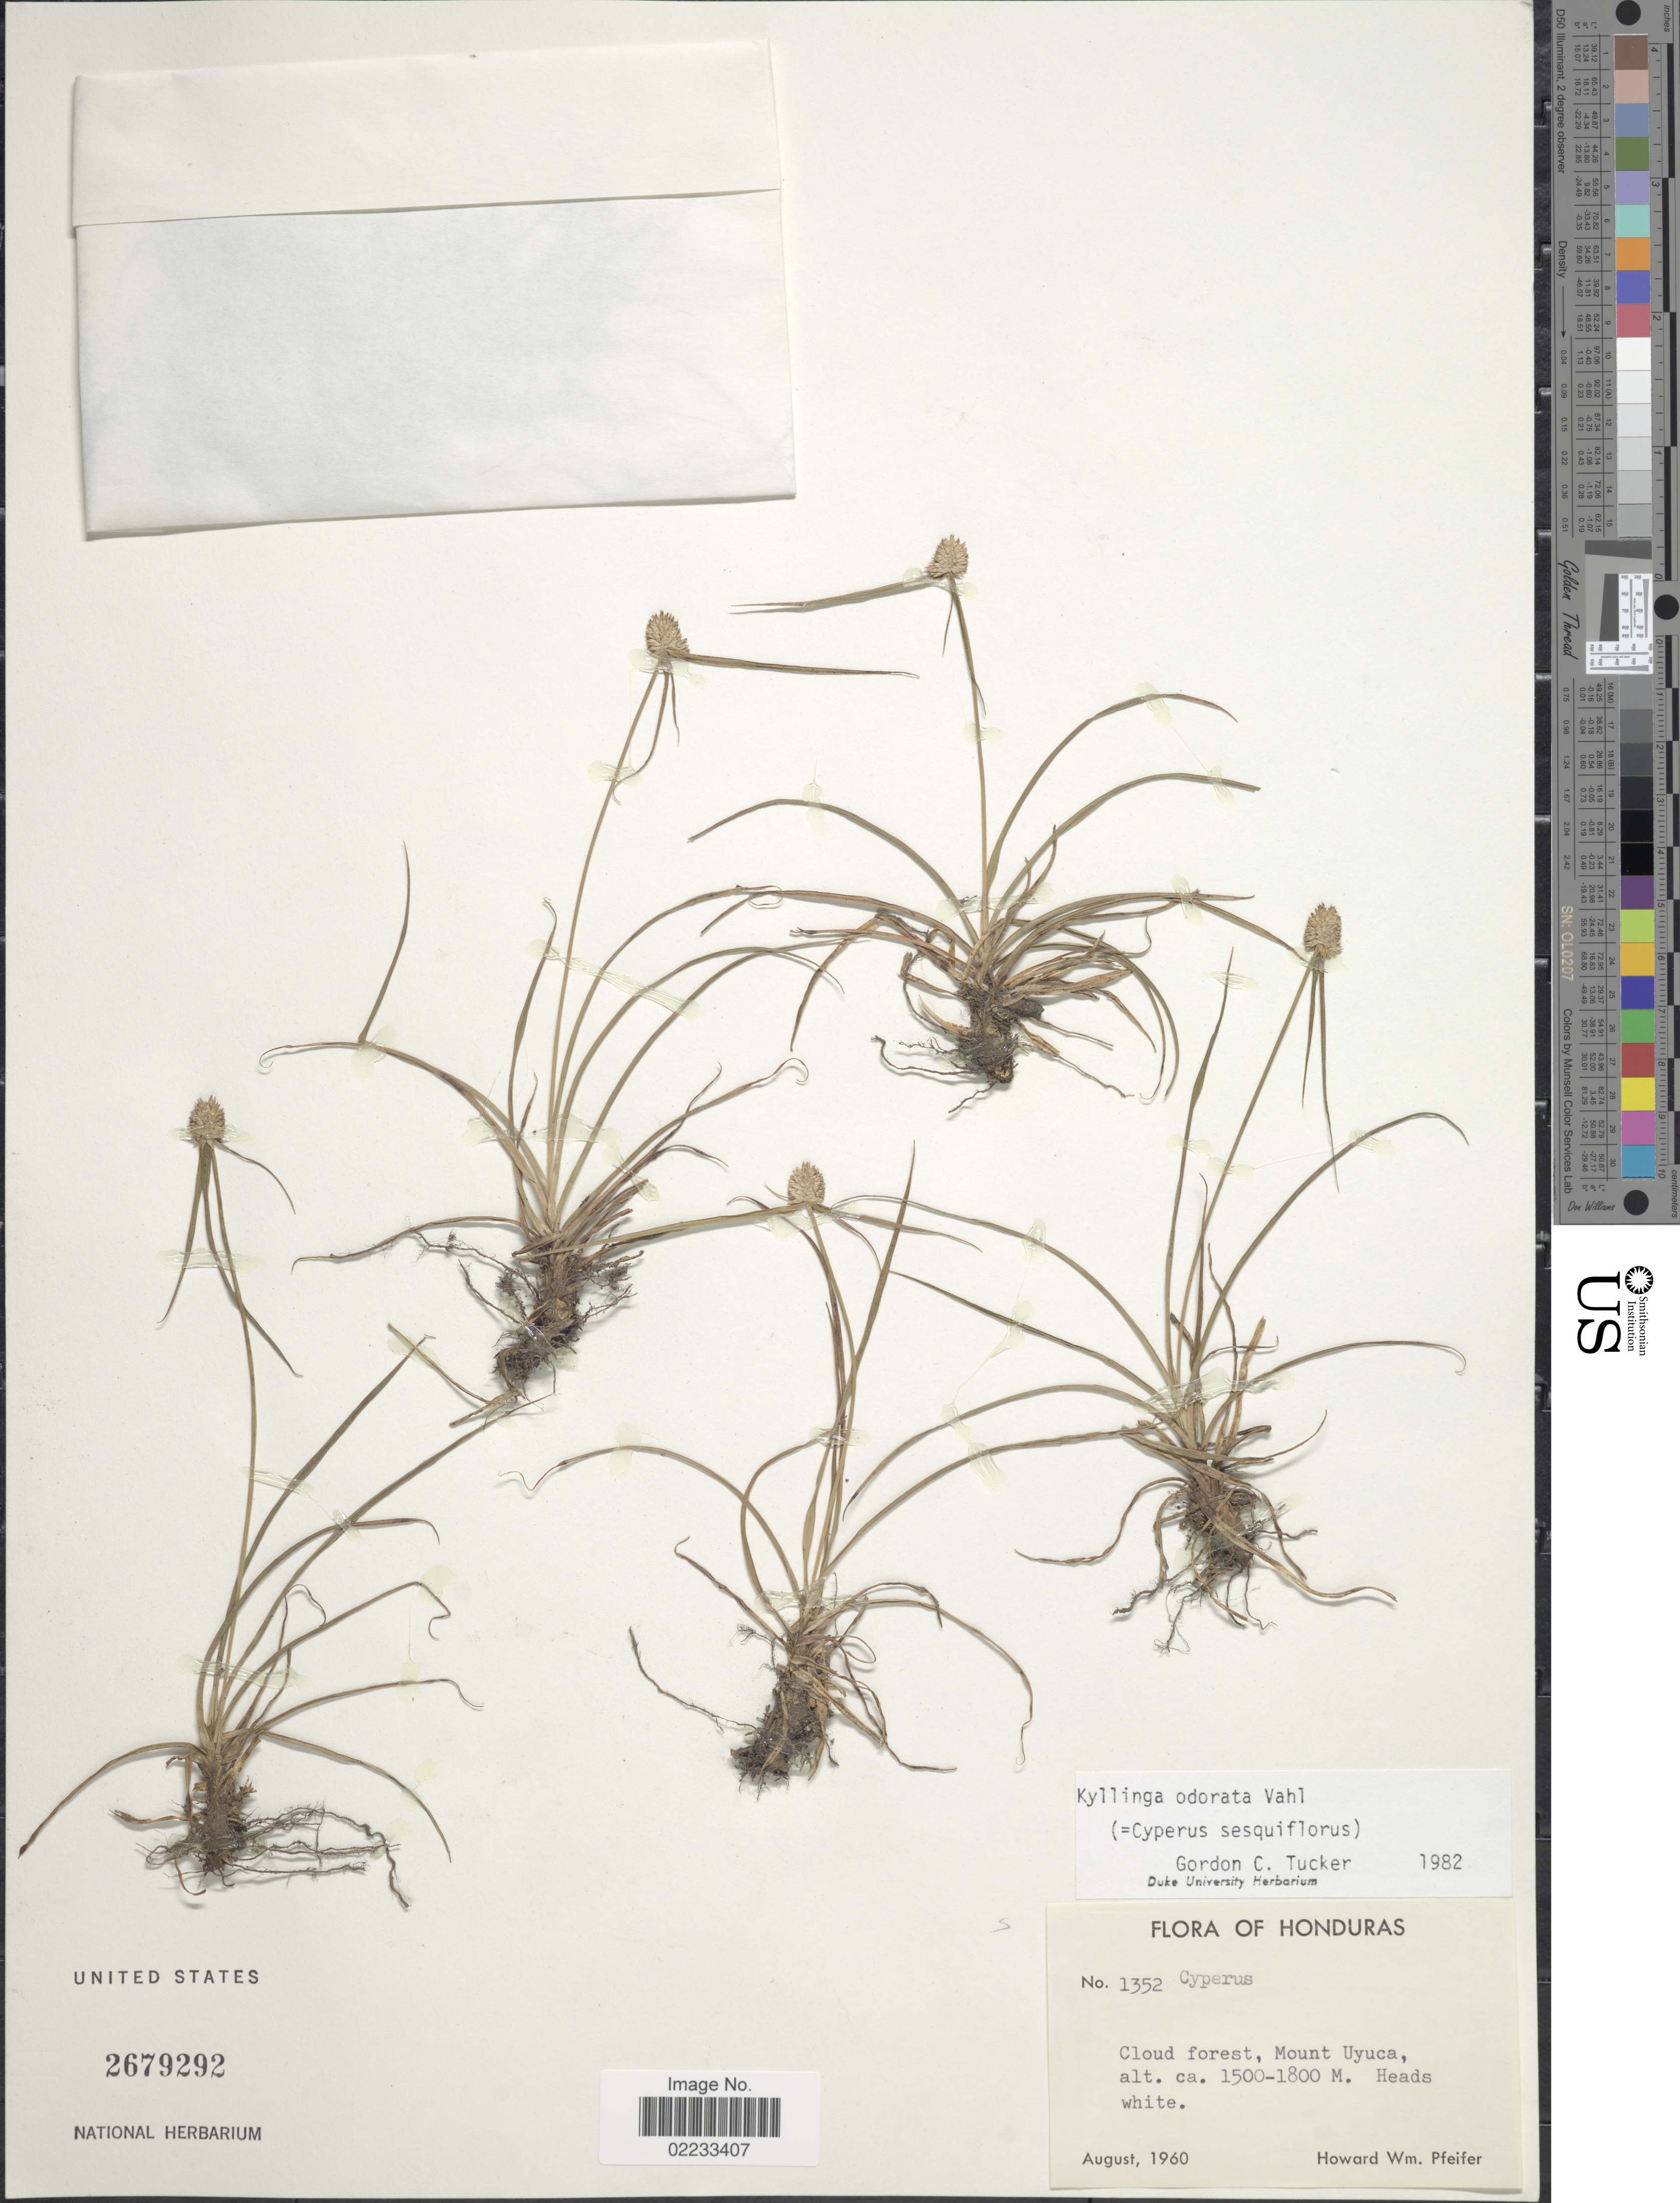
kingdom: Plantae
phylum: Tracheophyta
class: Liliopsida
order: Poales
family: Cyperaceae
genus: Cyperus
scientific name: Cyperus sesquiflorus subsp. sesquiflorus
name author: (Torr.) Mattf. & Kük.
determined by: Strong, M. T., (US), Smithsonian Institution - National Museum of Natural History (UNITED STATES)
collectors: H. W. Pfeifer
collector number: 1352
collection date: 1960-08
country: Honduras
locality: Cloud forest, Mount Uyuca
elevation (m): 1500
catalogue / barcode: US 2679292